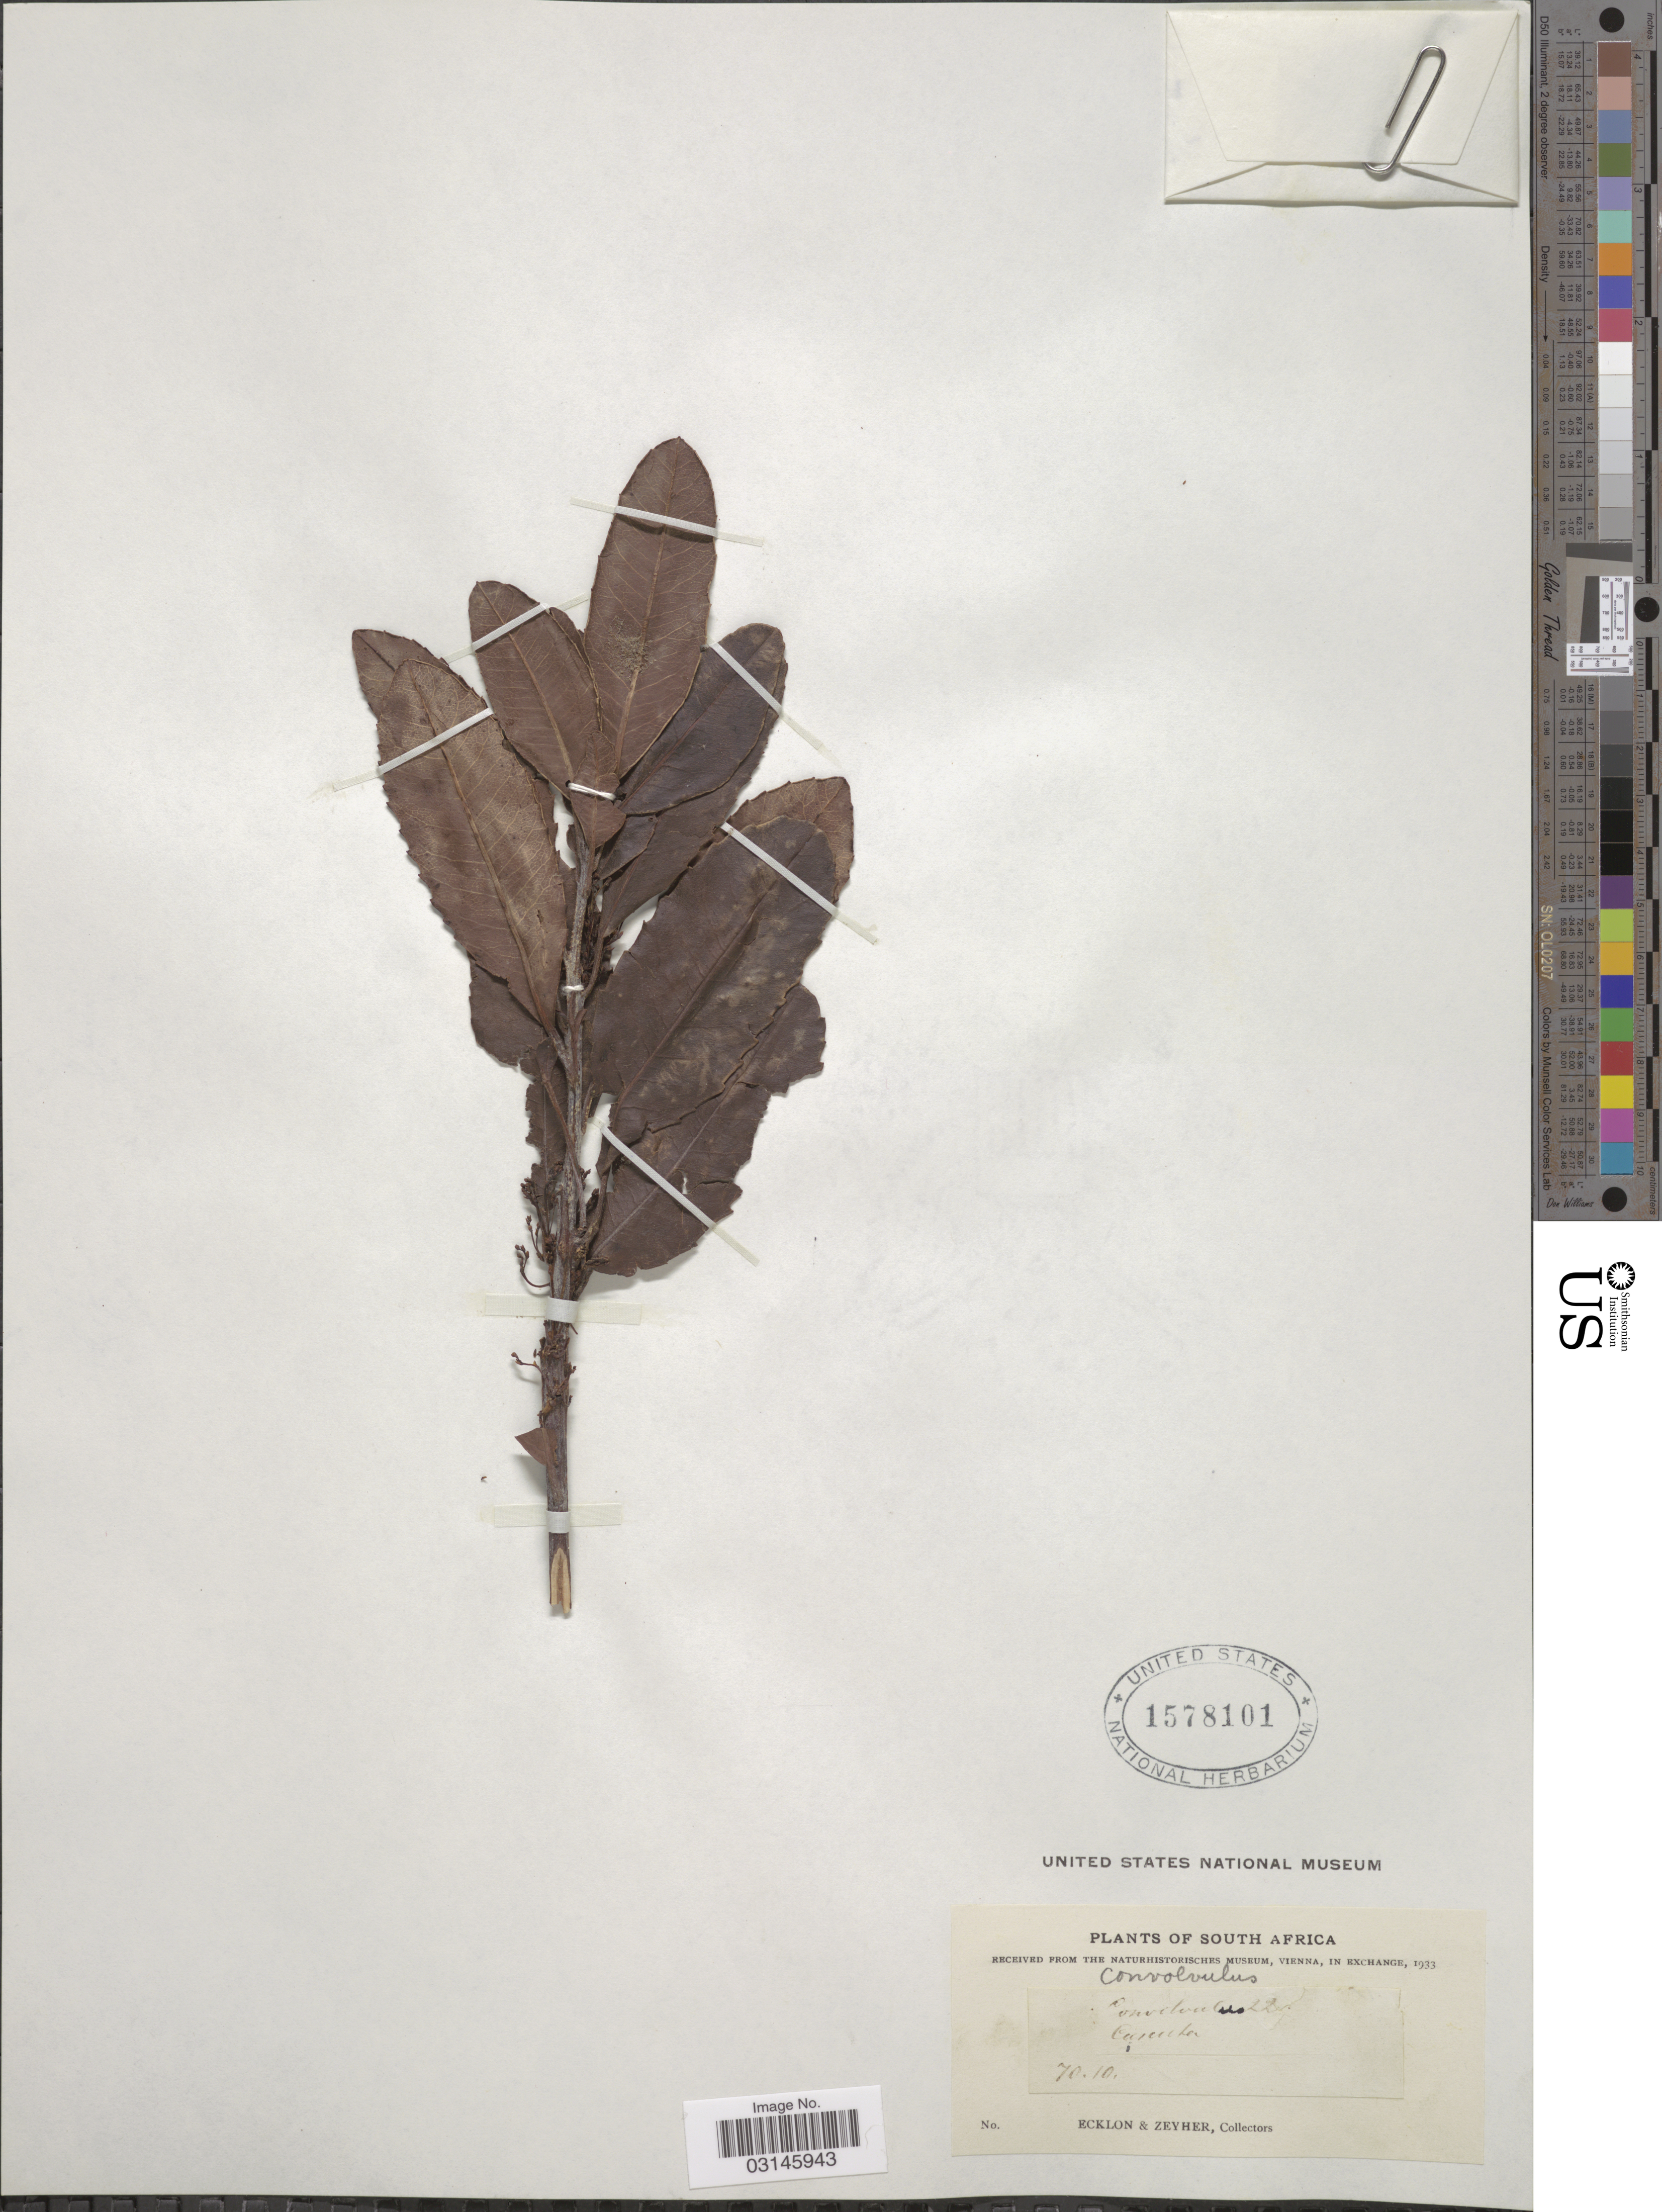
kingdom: Plantae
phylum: Tracheophyta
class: Magnoliopsida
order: Solanales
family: Convolvulaceae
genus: Cuscuta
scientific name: Cuscuta africana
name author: Willd.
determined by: García, M. A.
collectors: -. Ecklon & -. Zeyher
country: South Africa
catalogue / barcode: US 1578101